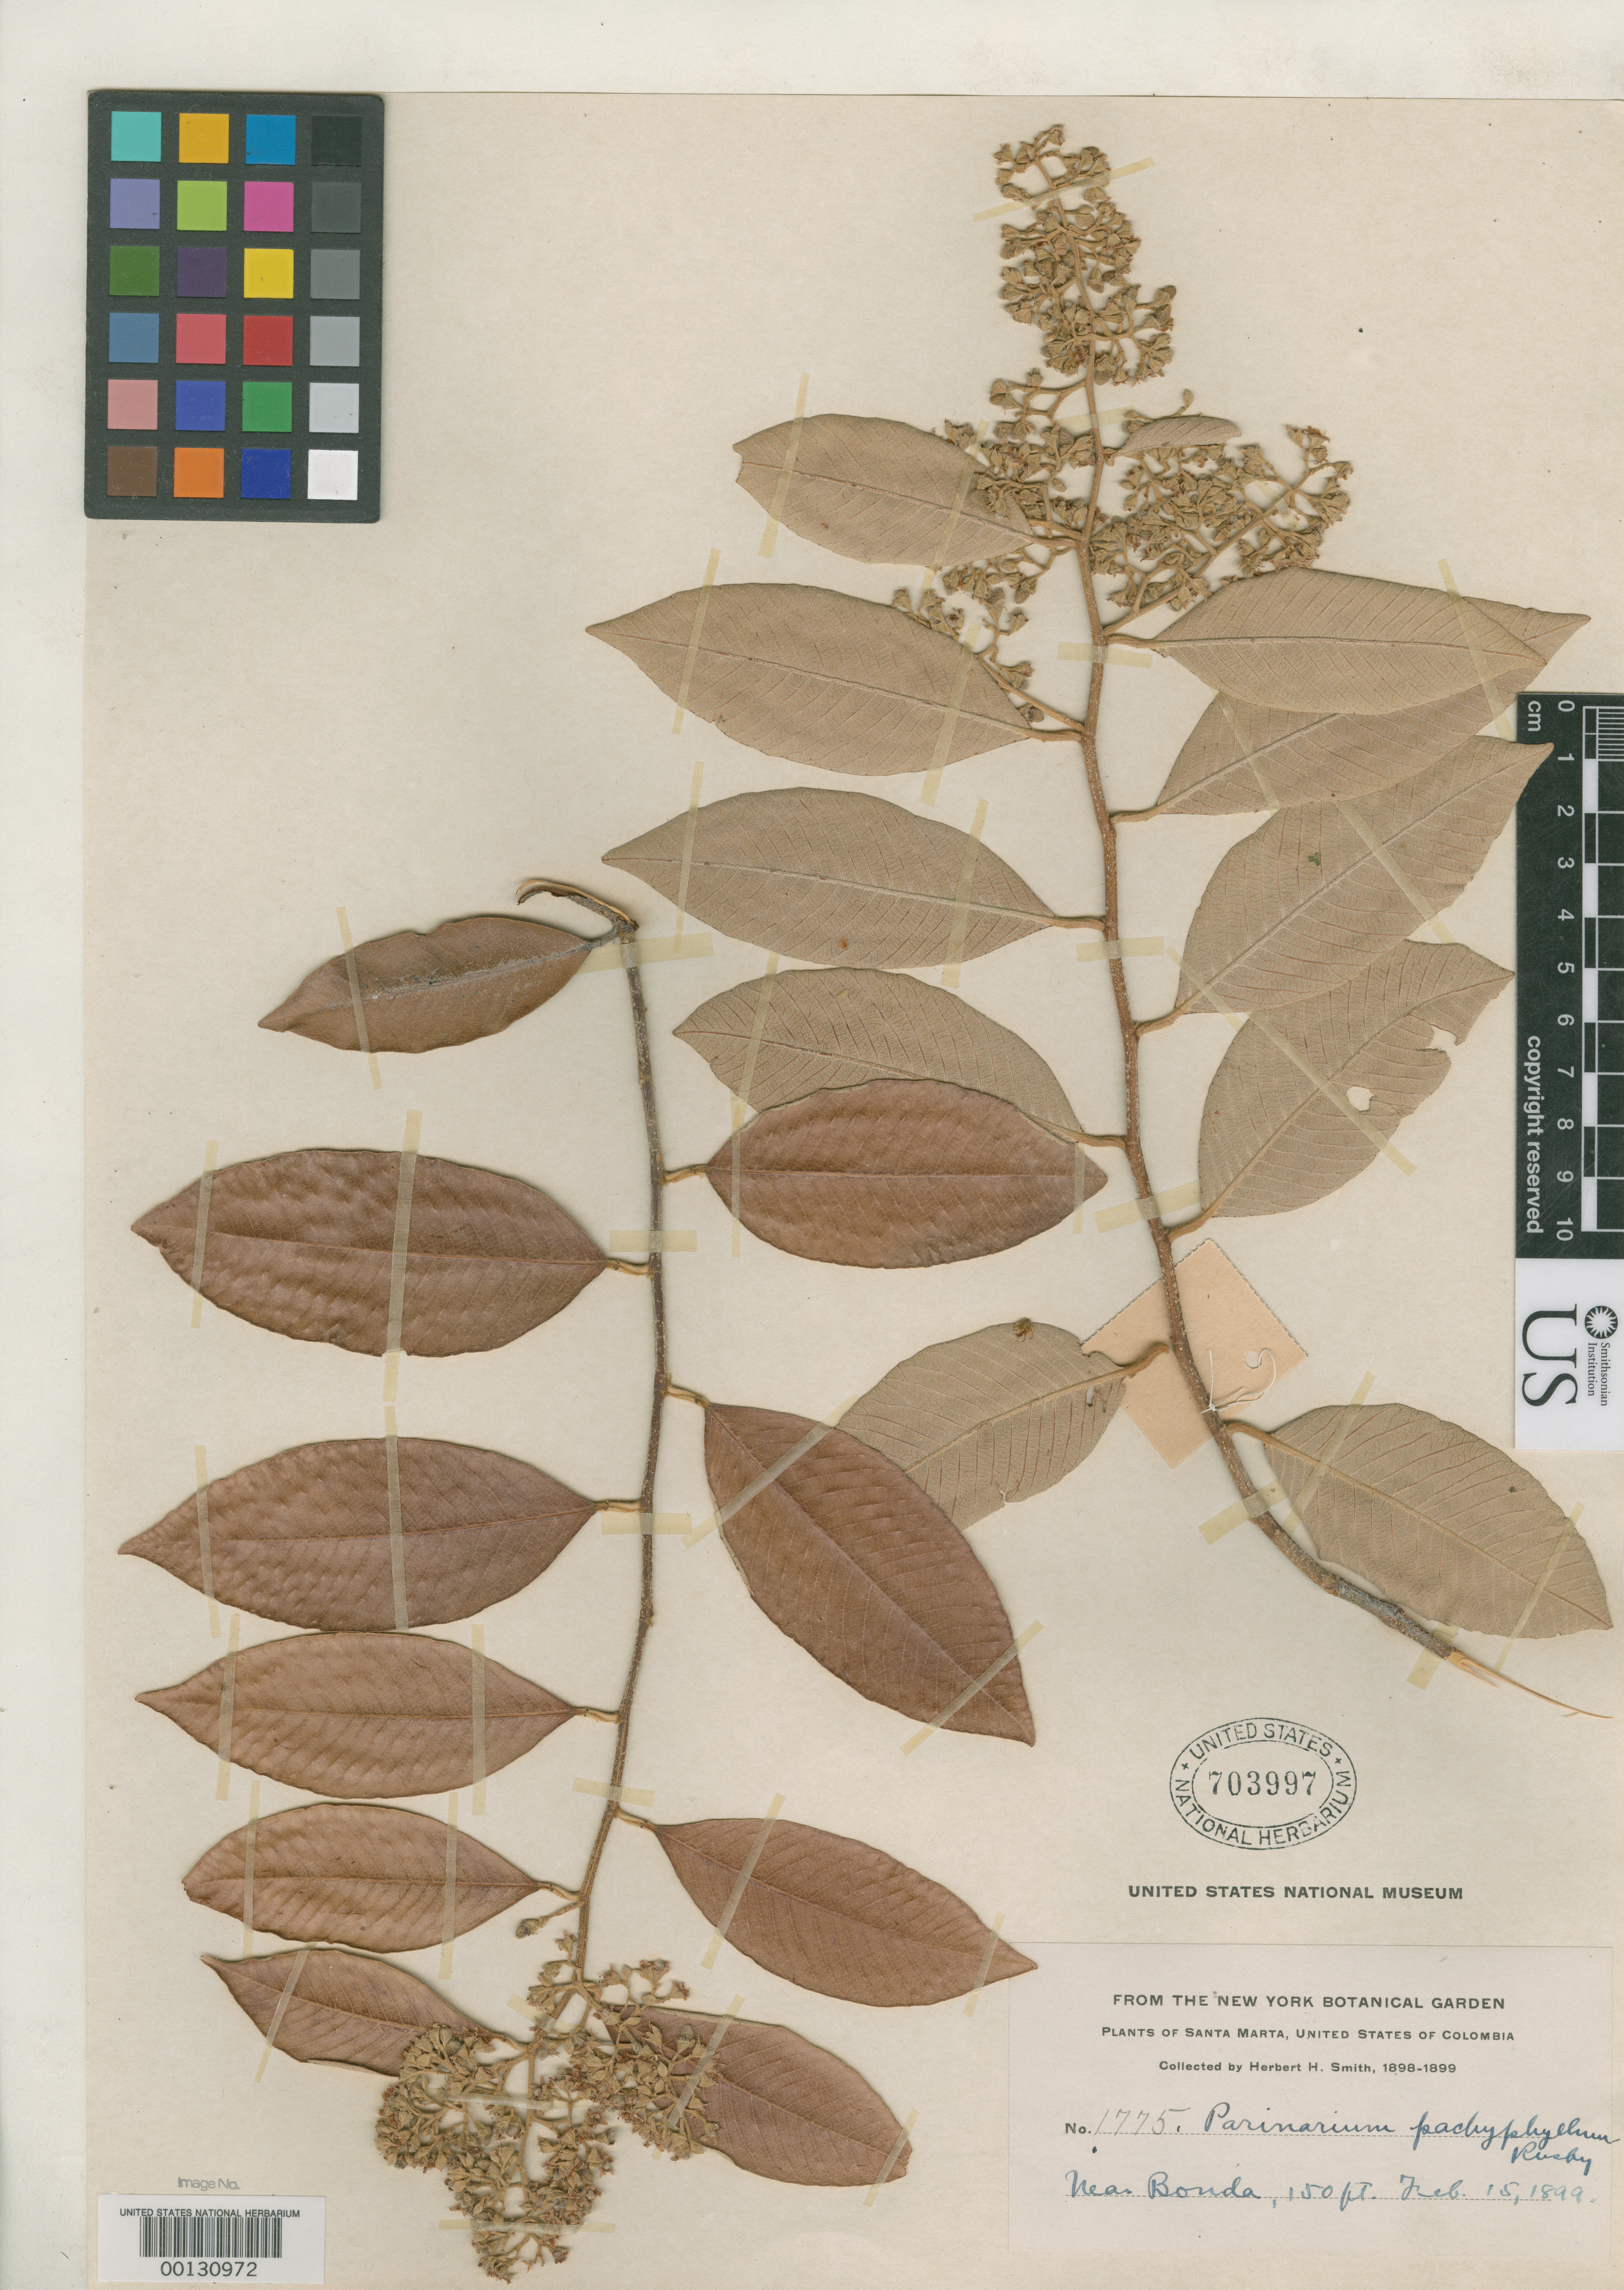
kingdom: Plantae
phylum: Tracheophyta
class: Magnoliopsida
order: Malpighiales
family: Chrysobalanaceae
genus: Parinari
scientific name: Parinari pachyphylla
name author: Rusby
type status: Isotype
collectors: Herbert H. Smith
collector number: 1775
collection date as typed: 15 Feb 1899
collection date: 1899-02-15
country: Colombia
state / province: Magdalena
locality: Near Bonda, Santamarta.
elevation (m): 46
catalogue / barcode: US 703997